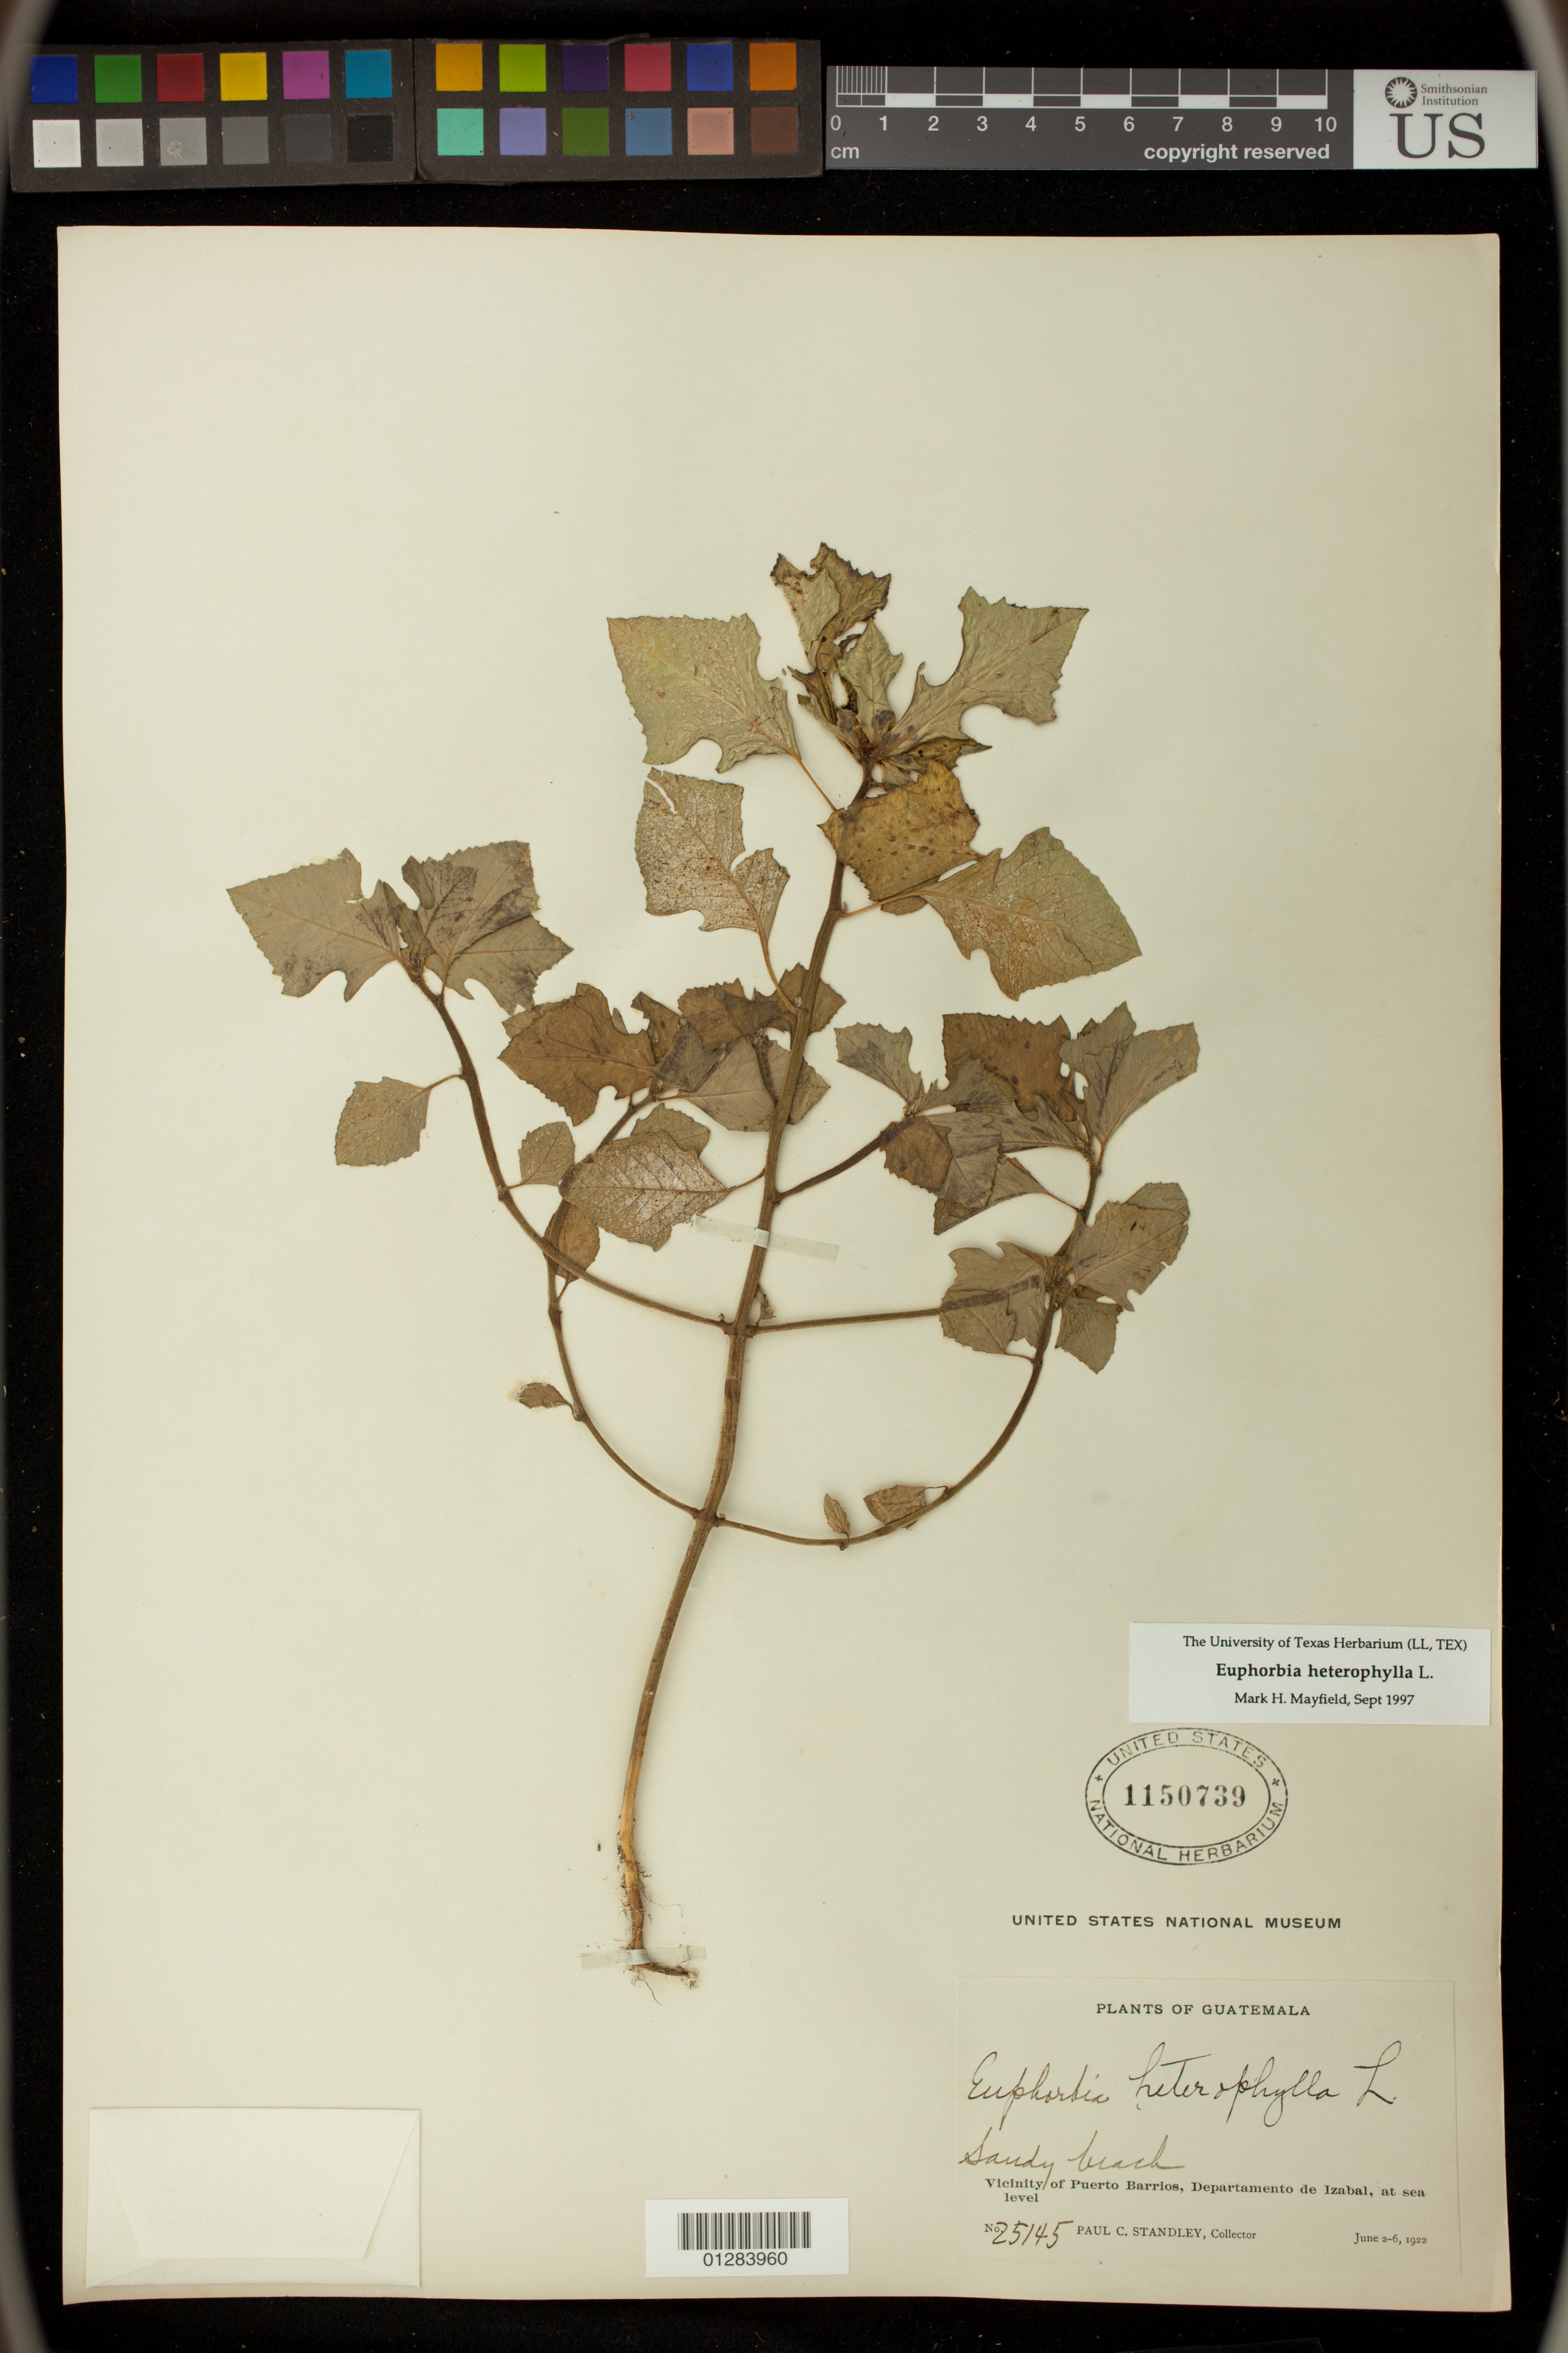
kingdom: Plantae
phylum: Tracheophyta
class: Magnoliopsida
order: Malpighiales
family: Euphorbiaceae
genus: Euphorbia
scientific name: Euphorbia heterophylla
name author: L.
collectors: P. C. Standley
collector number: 25145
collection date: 1922-06-02/1922-06-06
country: Guatemala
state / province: Izabal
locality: Vicinity of Puerto Barrios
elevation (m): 0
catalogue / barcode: US 1150739